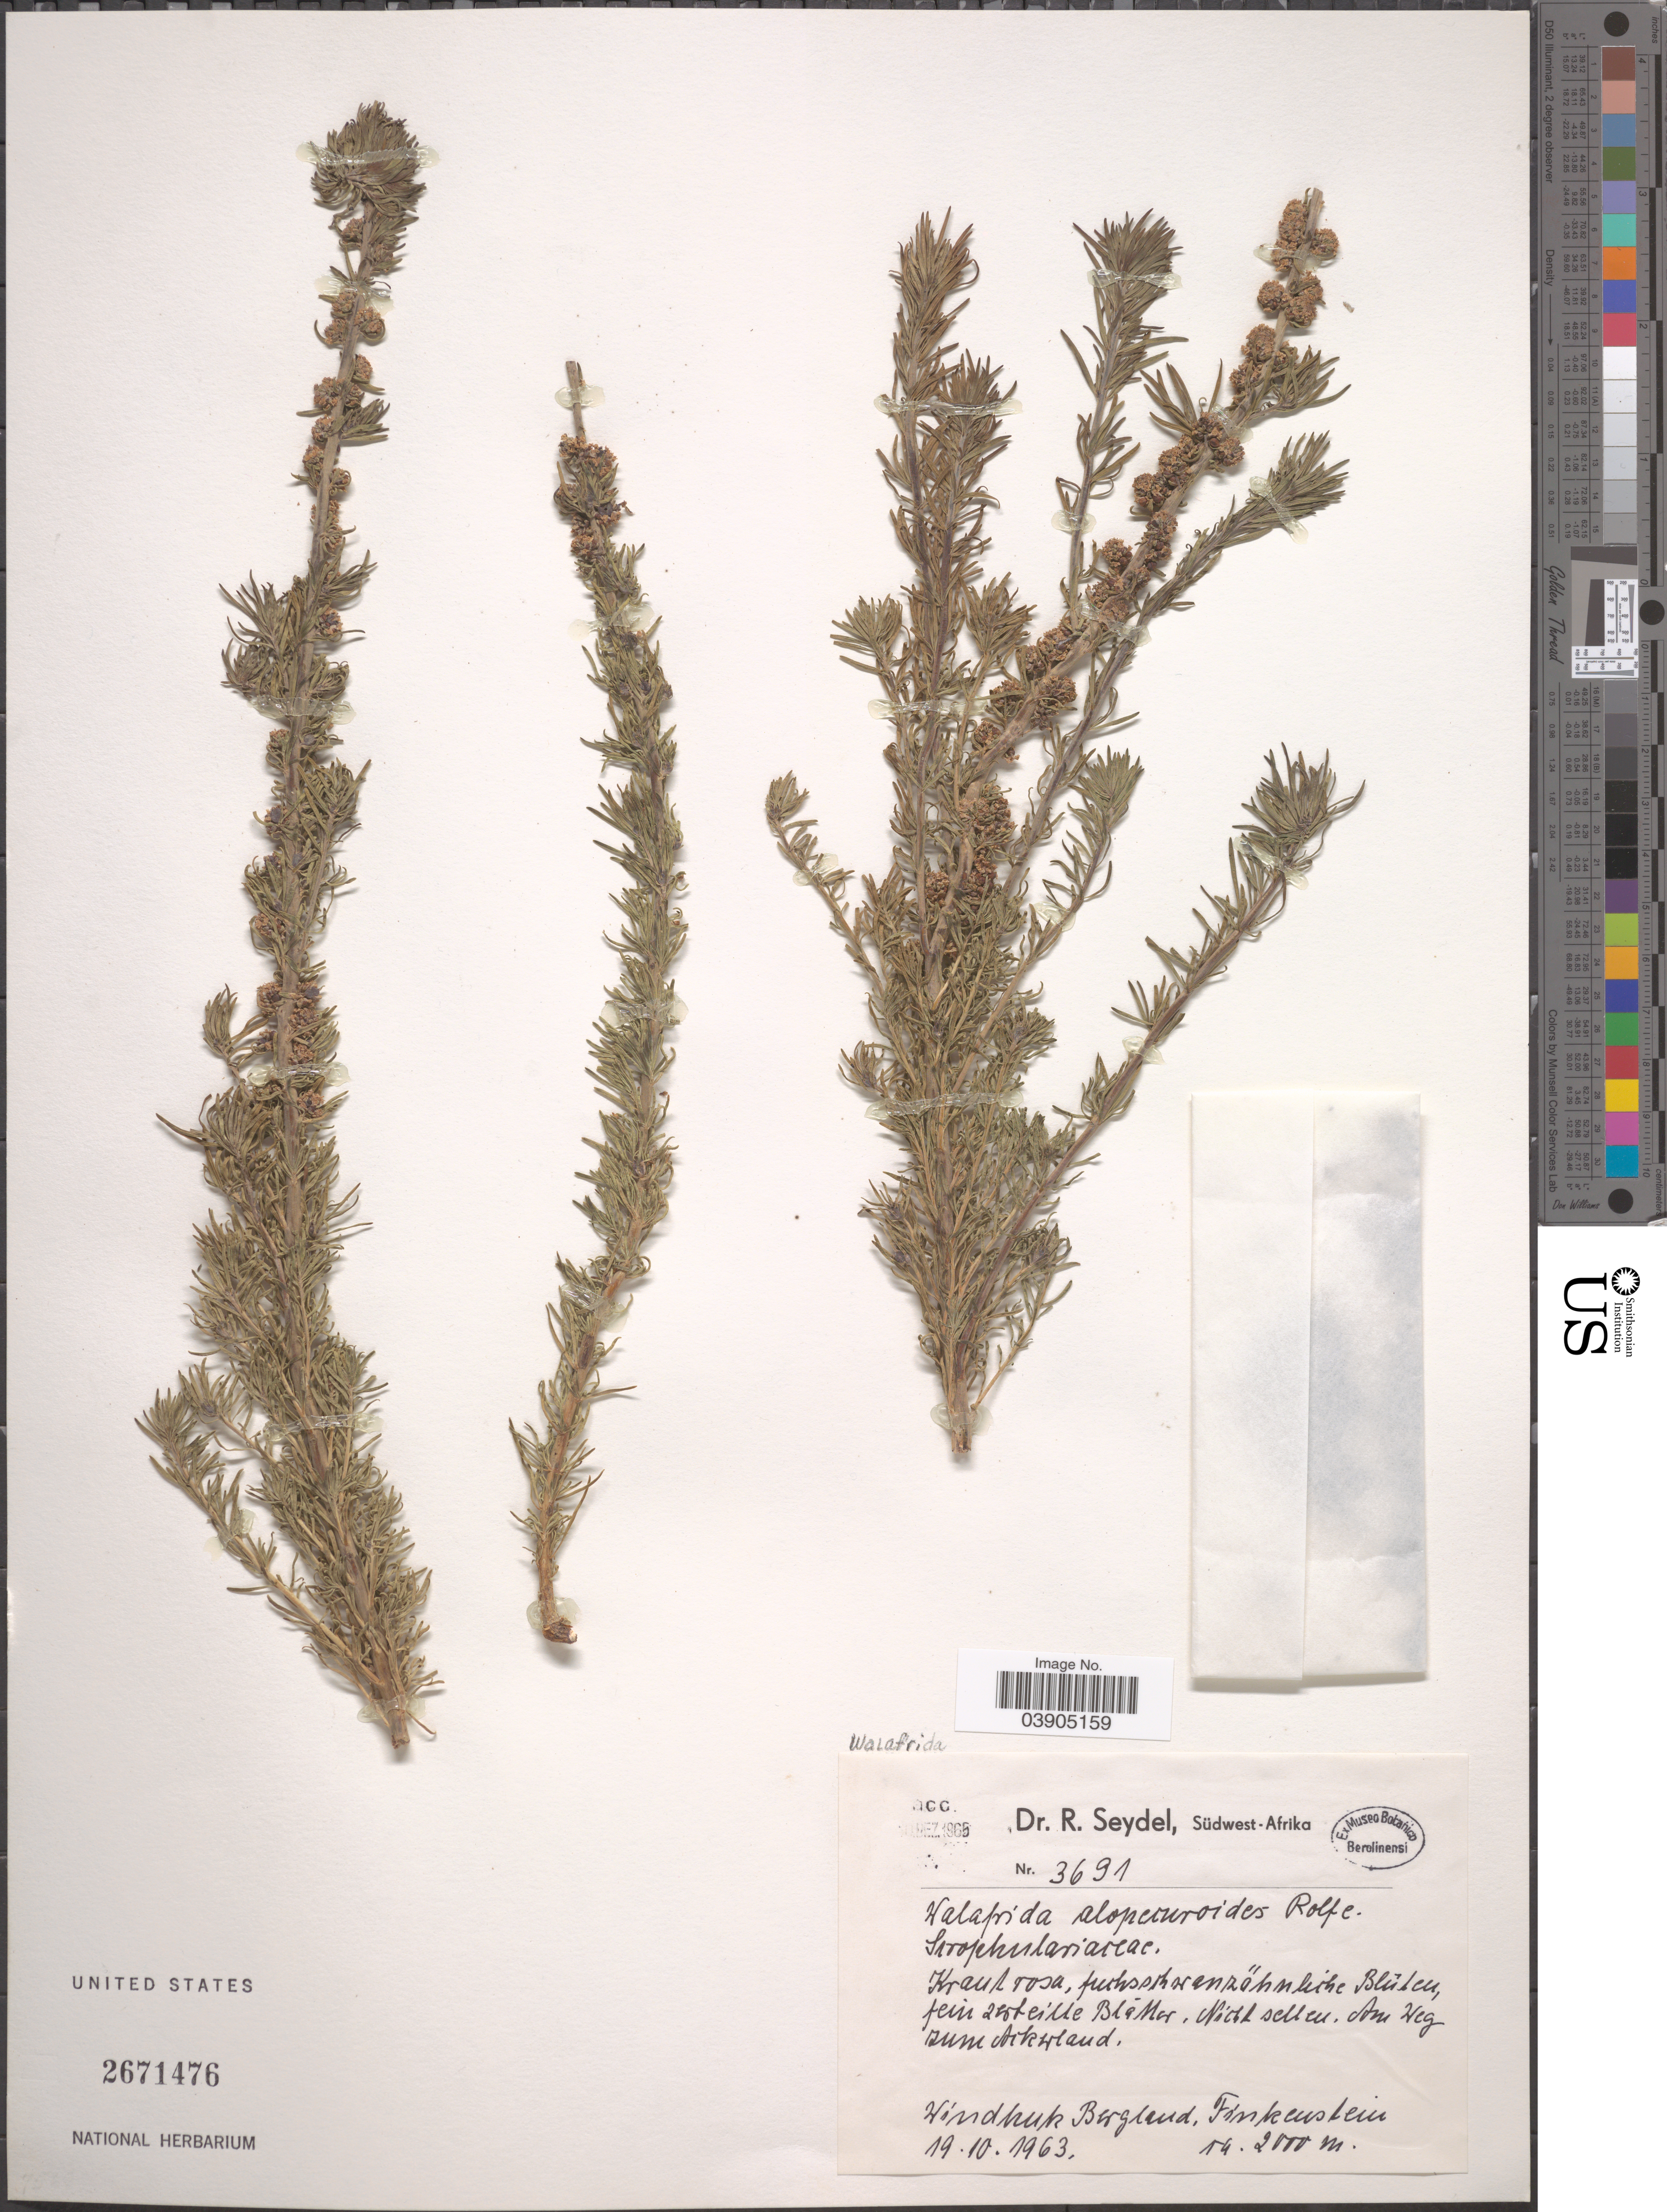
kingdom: Plantae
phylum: Tracheophyta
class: Magnoliopsida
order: Lamiales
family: Scrophulariaceae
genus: Selago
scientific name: Selago alopecuroides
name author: Rolfe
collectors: R. Seydel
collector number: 3691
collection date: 1963-10-19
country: Namibia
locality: Südwest-Afrika. Windhuk Bergland, Finkenstein.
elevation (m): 2000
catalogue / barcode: US 2671476